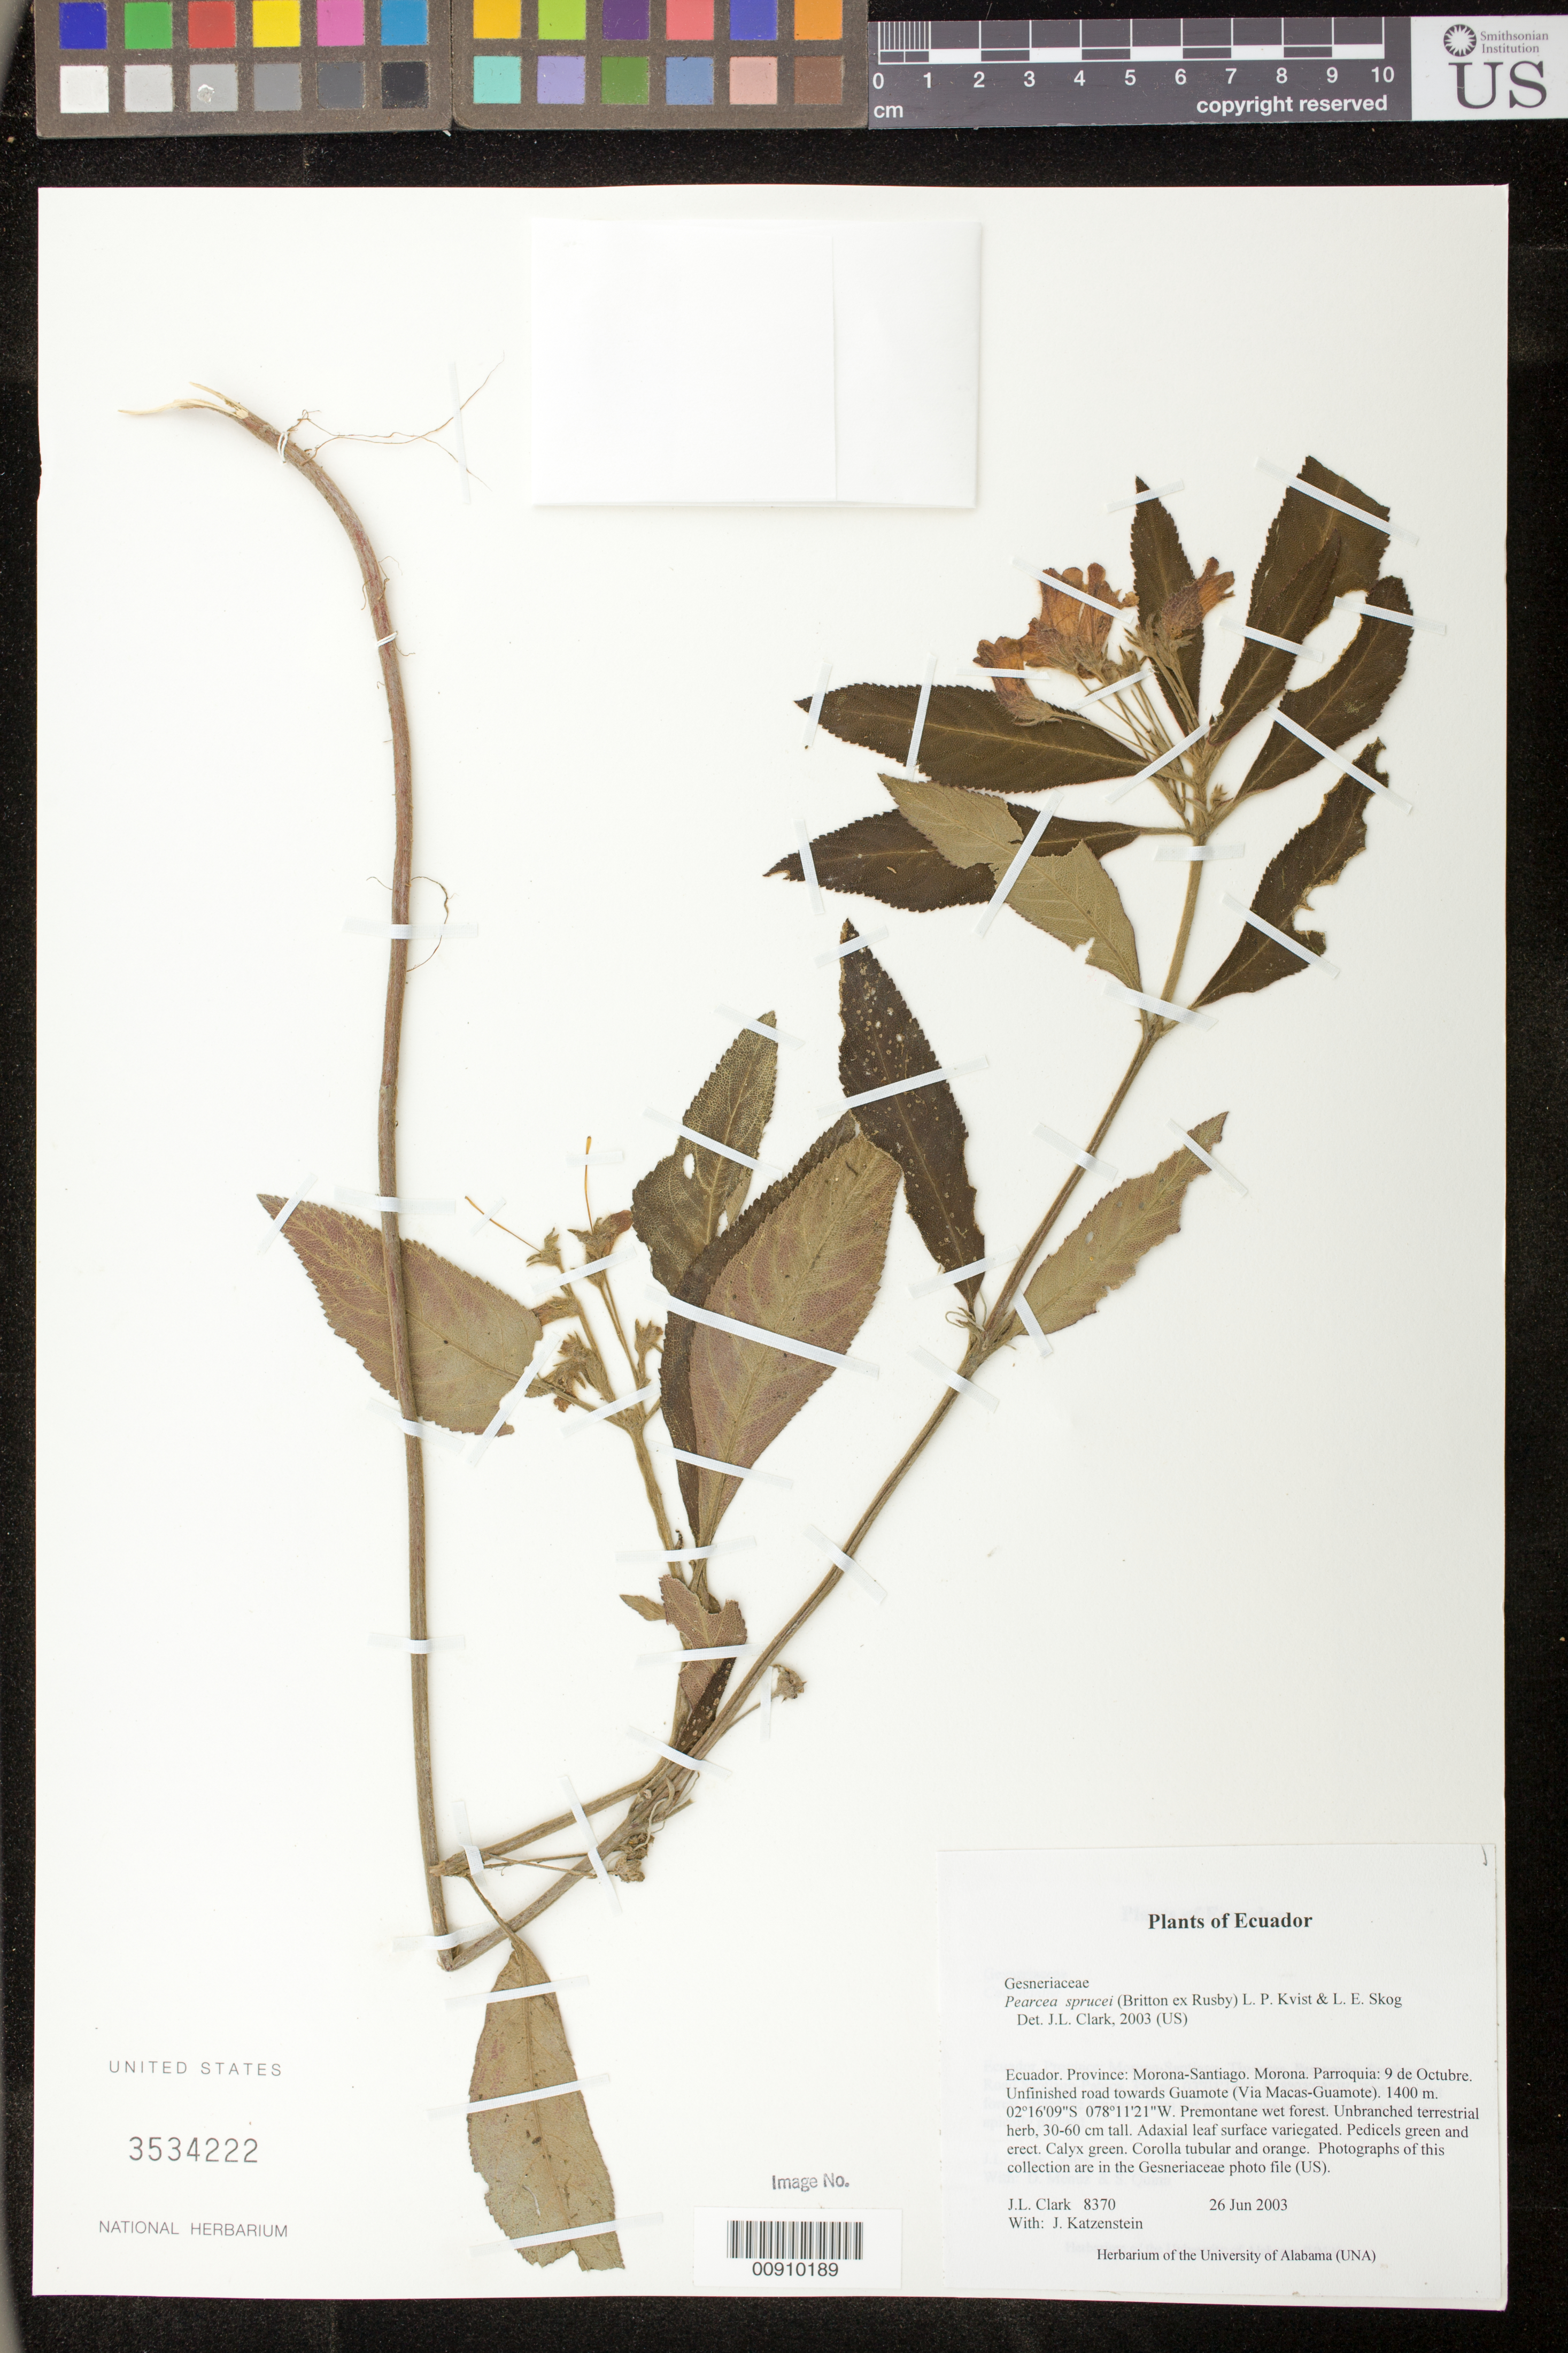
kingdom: Plantae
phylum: Tracheophyta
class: Magnoliopsida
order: Lamiales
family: Gesneriaceae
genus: Pearcea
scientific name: Pearcea sprucei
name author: (Britton) L.P. Kvist & L.E. Skog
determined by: Clark, J. L., (SEL), The Marie Selby Botanical Garden (UNITED STATES)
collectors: J. L. Clark & J. Katzenstein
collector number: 8370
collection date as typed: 26 Jun 2003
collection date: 2003-06-26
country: Ecuador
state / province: Morona-Santiago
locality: Morona. Parroquia: 9 de Octubre. Unfinished road towards Guamote (Via Macas-Guamote).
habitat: Premontane wet forest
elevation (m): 1400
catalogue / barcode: US 3534222